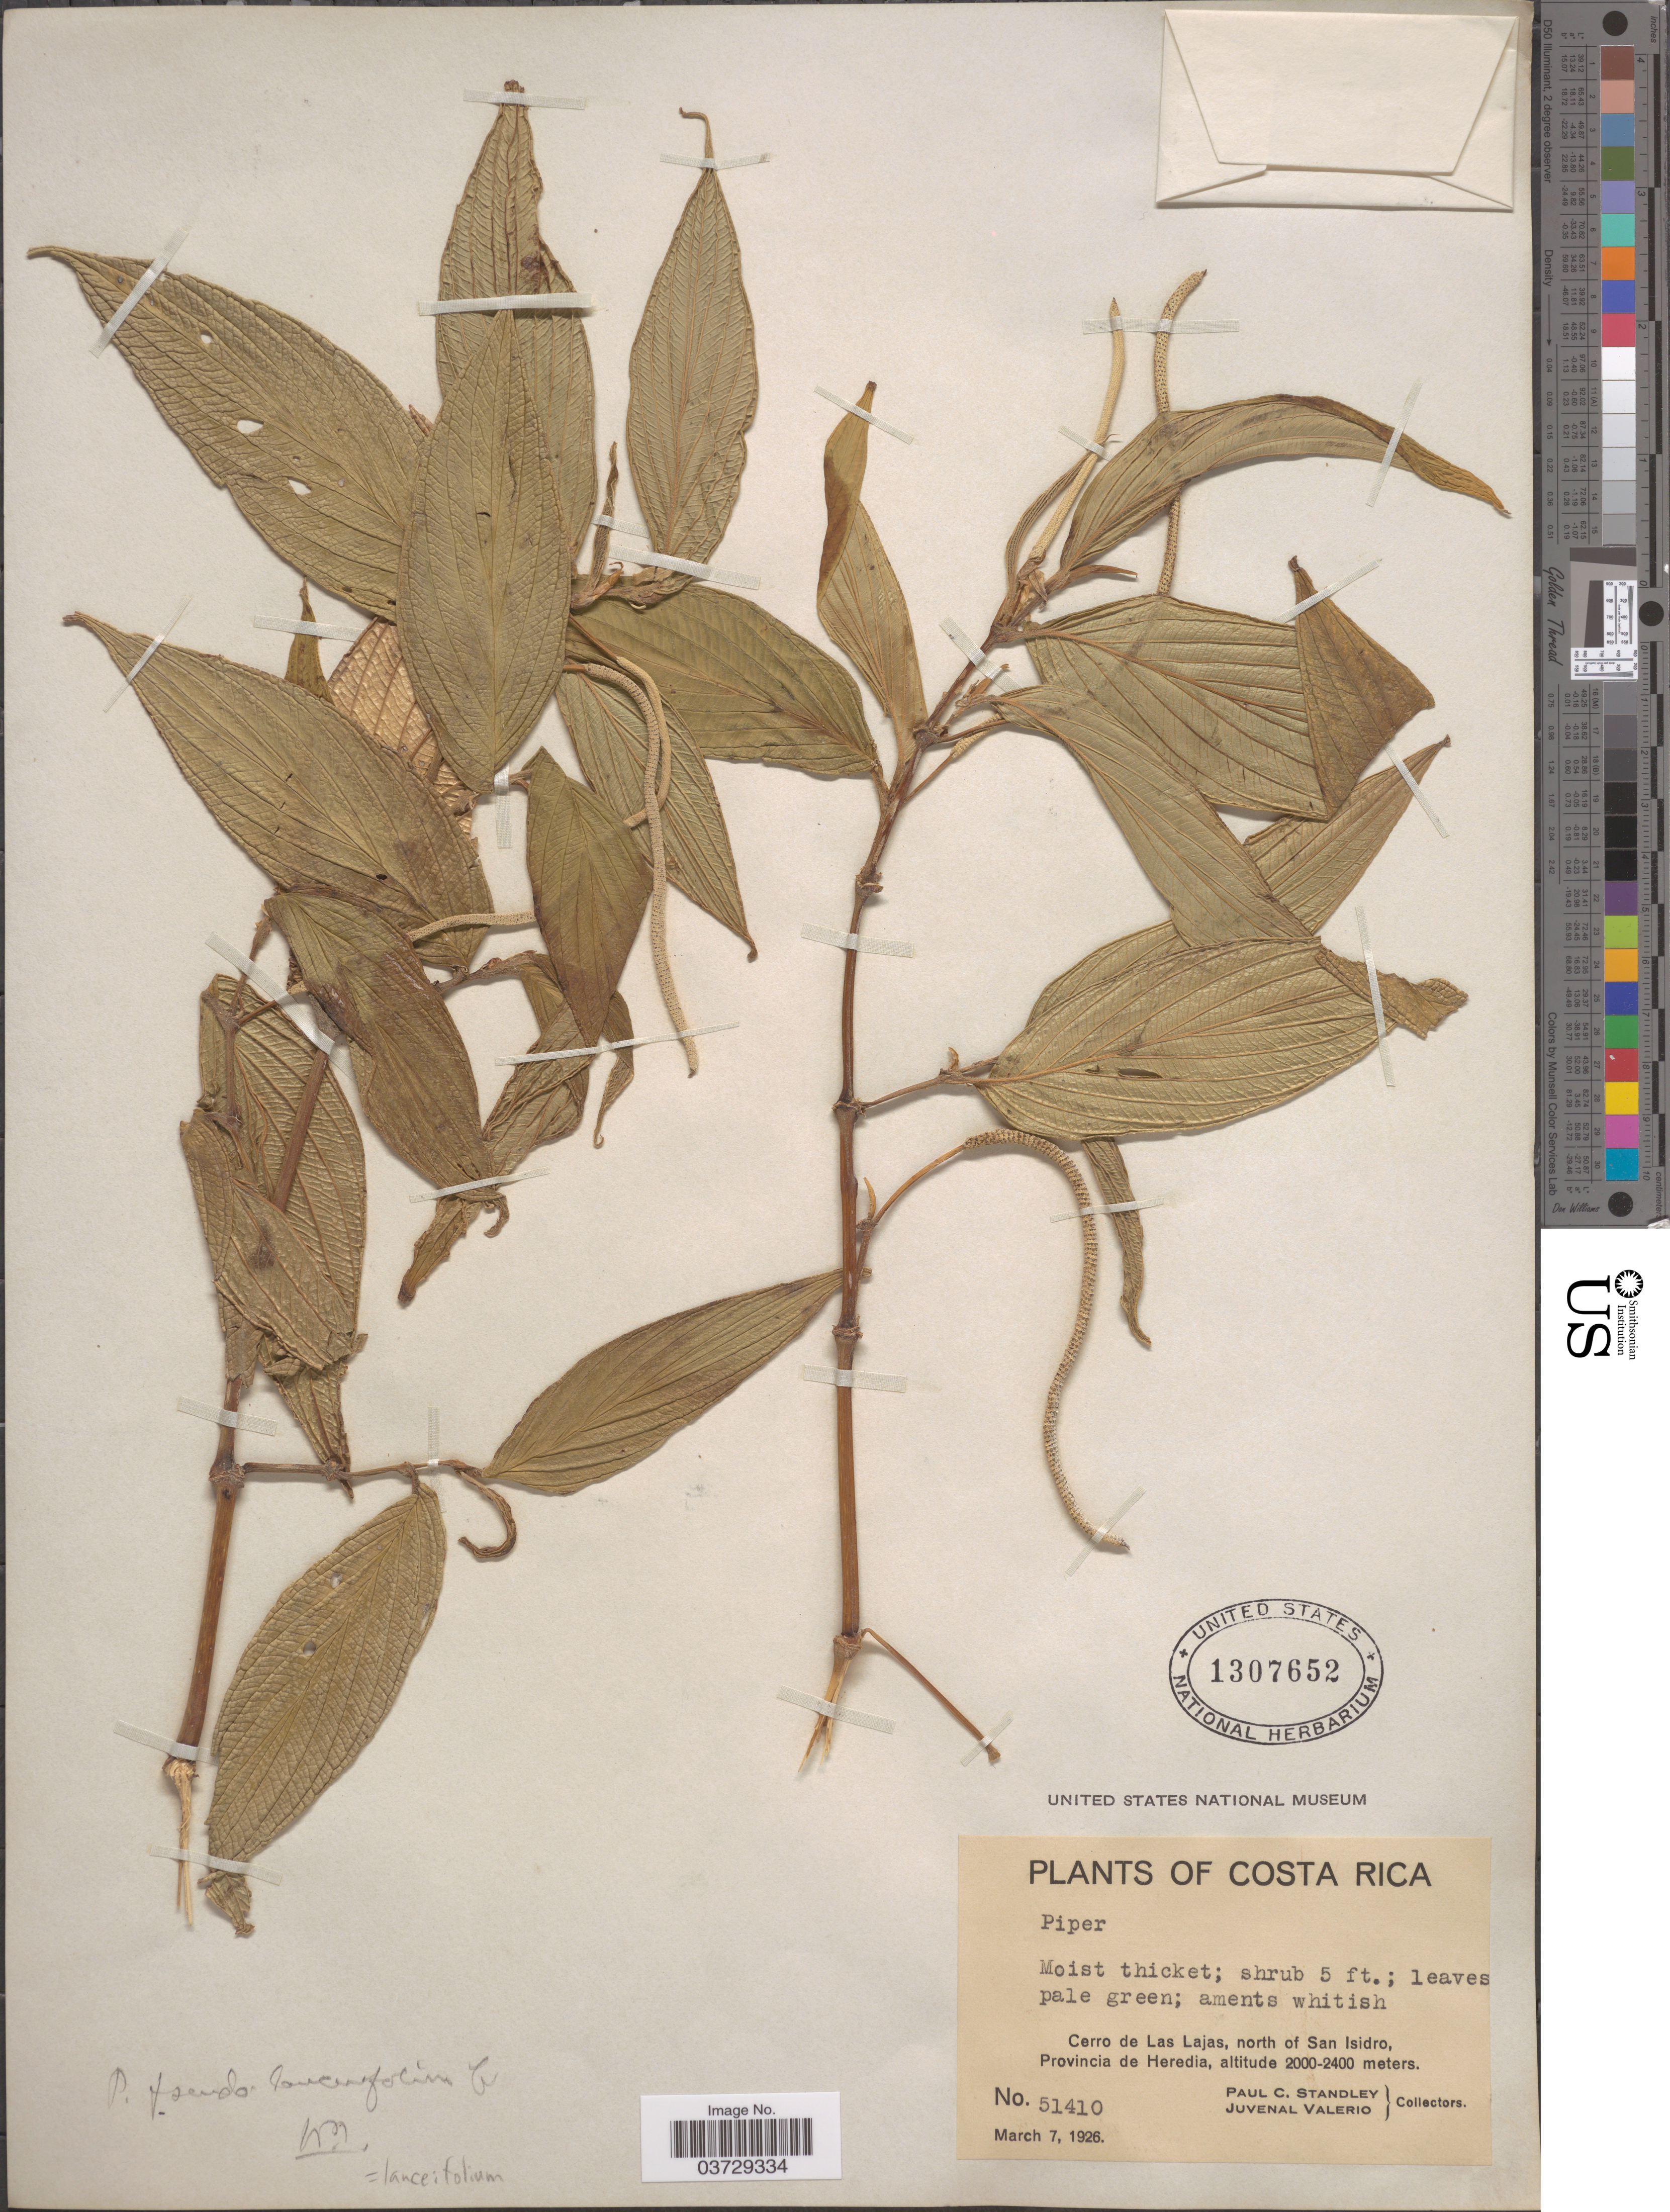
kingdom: Plantae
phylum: Tracheophyta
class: Magnoliopsida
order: Piperales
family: Piperaceae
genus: Piper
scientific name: Piper lanceifolium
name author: Kunth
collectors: P. C. Standley & J. Valerio R.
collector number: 51410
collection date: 1926-03-07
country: Costa Rica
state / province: Heredia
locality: Cerro de Las Lajas, north of San Isidro.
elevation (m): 2000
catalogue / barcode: US 1307652